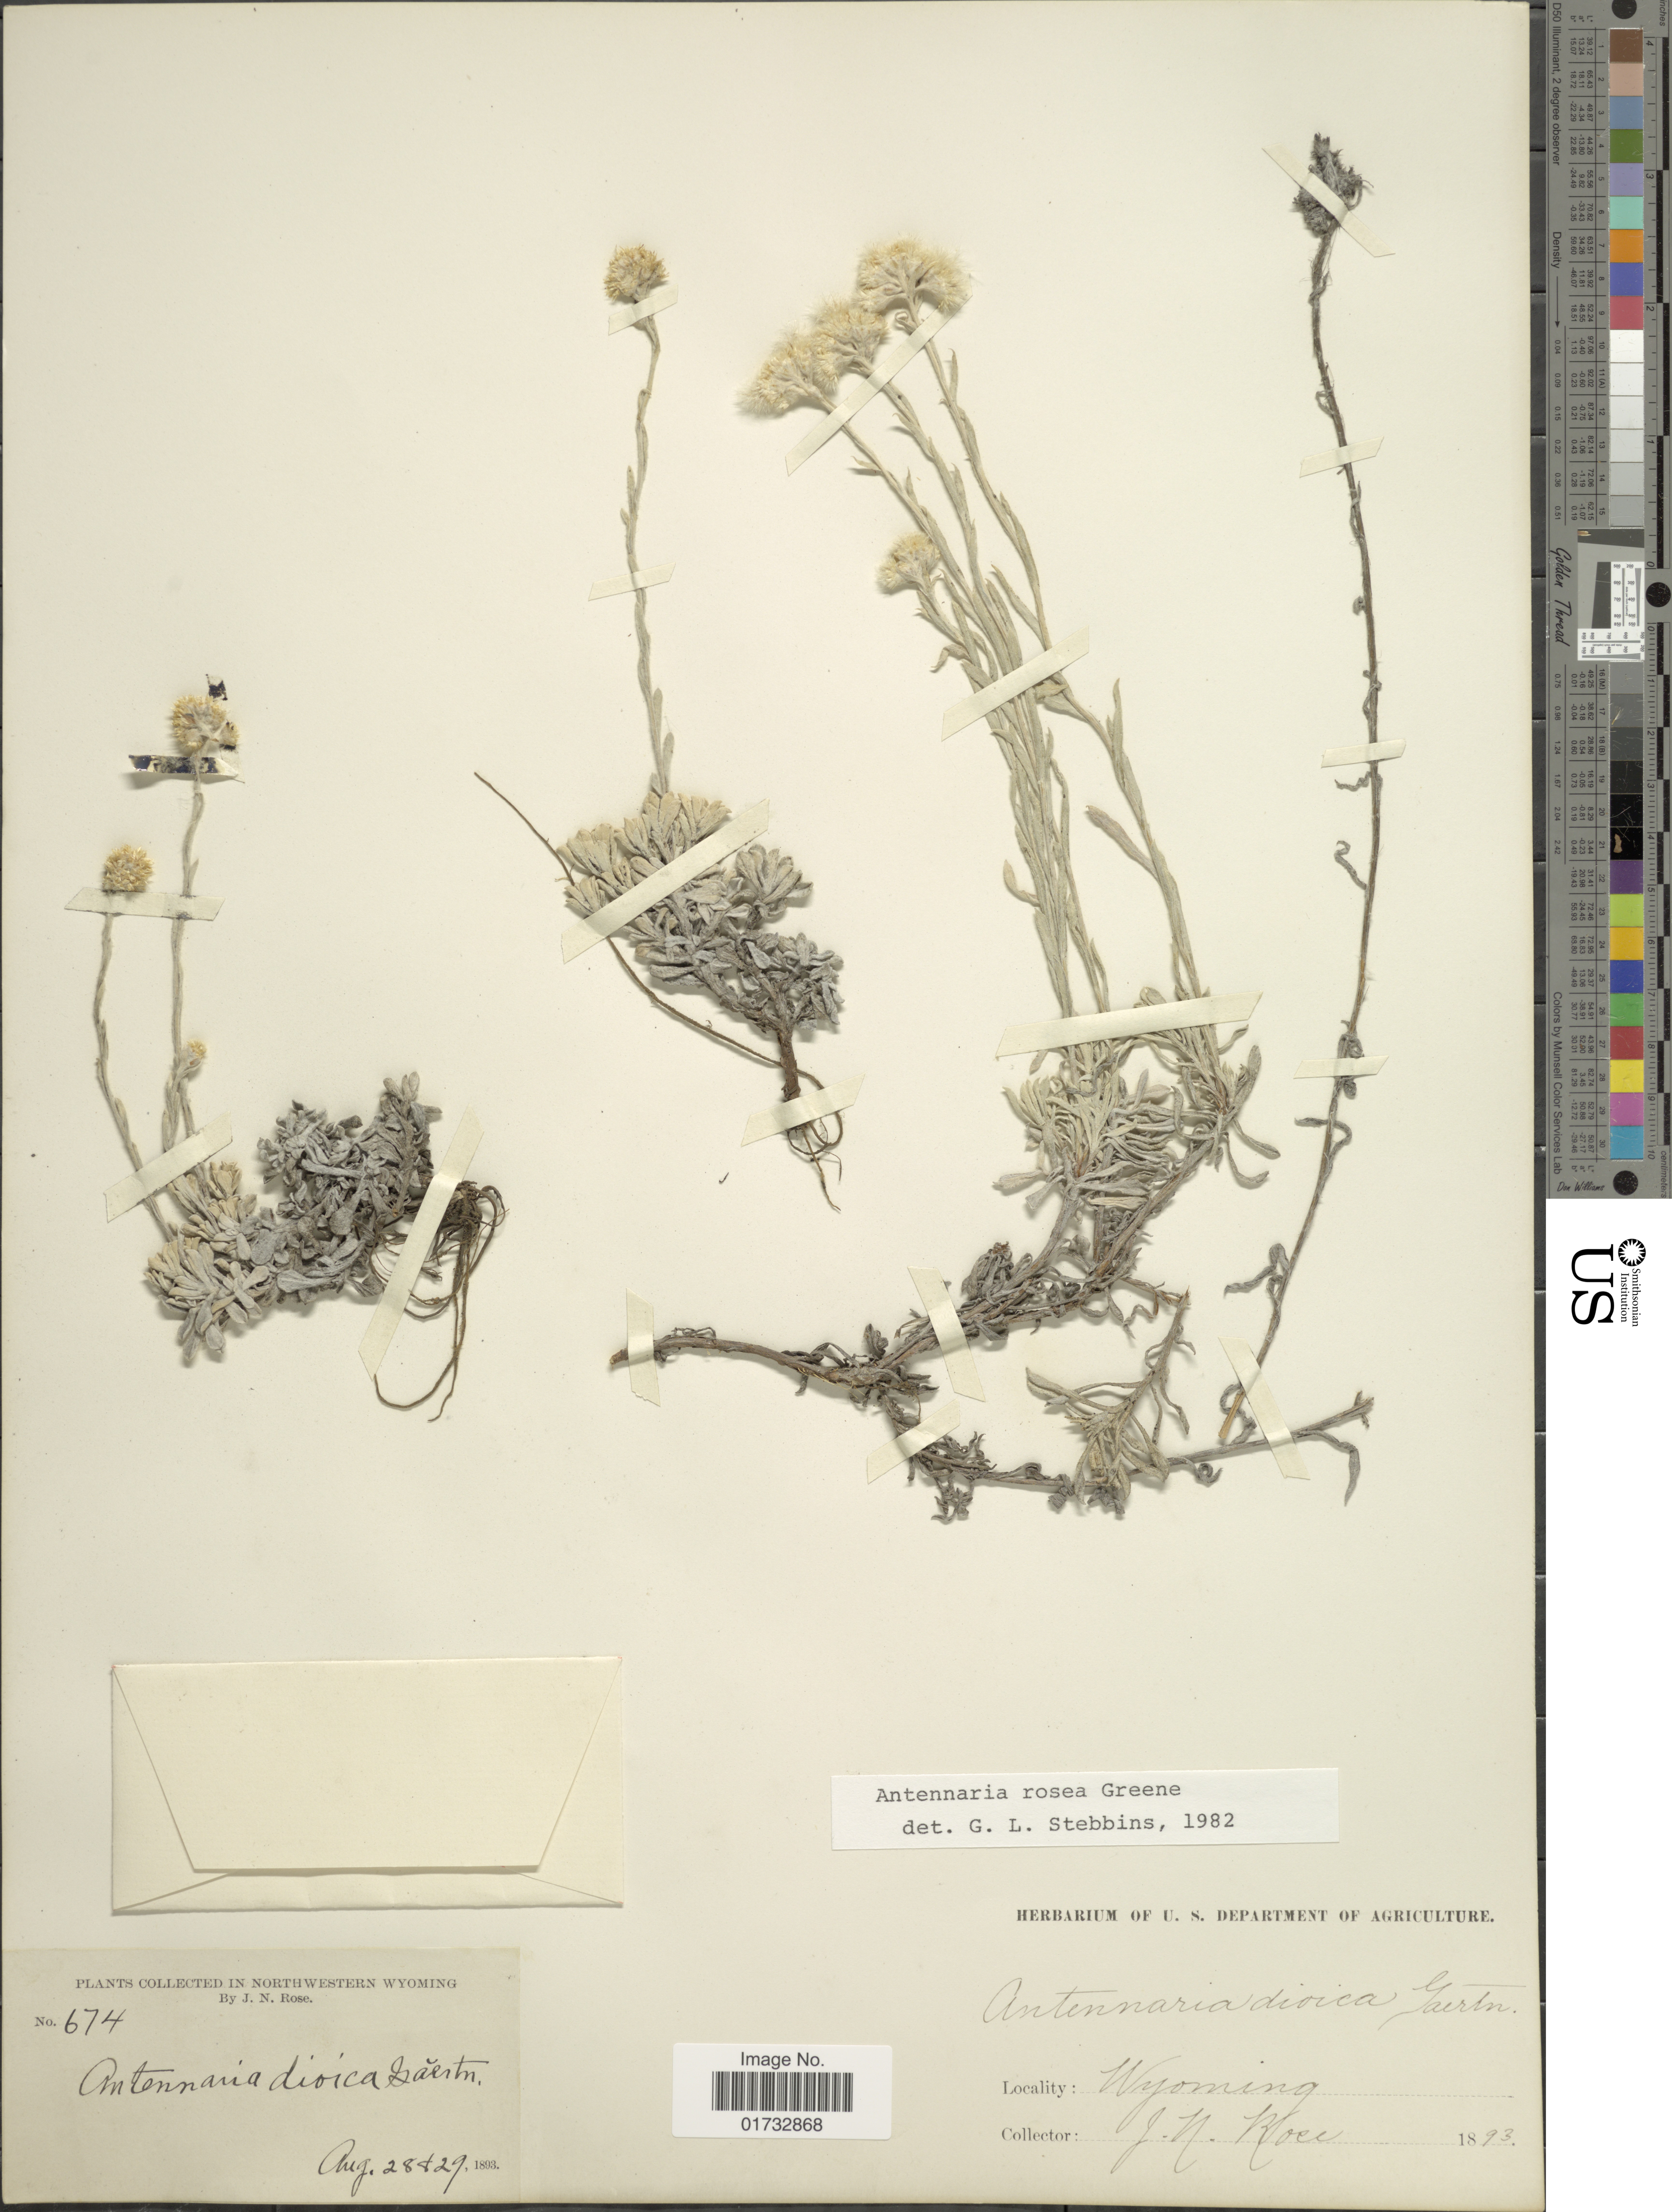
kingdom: Plantae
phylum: Tracheophyta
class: Magnoliopsida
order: Asterales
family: Asteraceae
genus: Antennaria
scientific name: Antennaria rosea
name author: Greene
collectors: J. N. Rose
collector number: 674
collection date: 1893-08-28/1893-08-29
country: United States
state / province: Wyoming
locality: Northwestern Wyoming